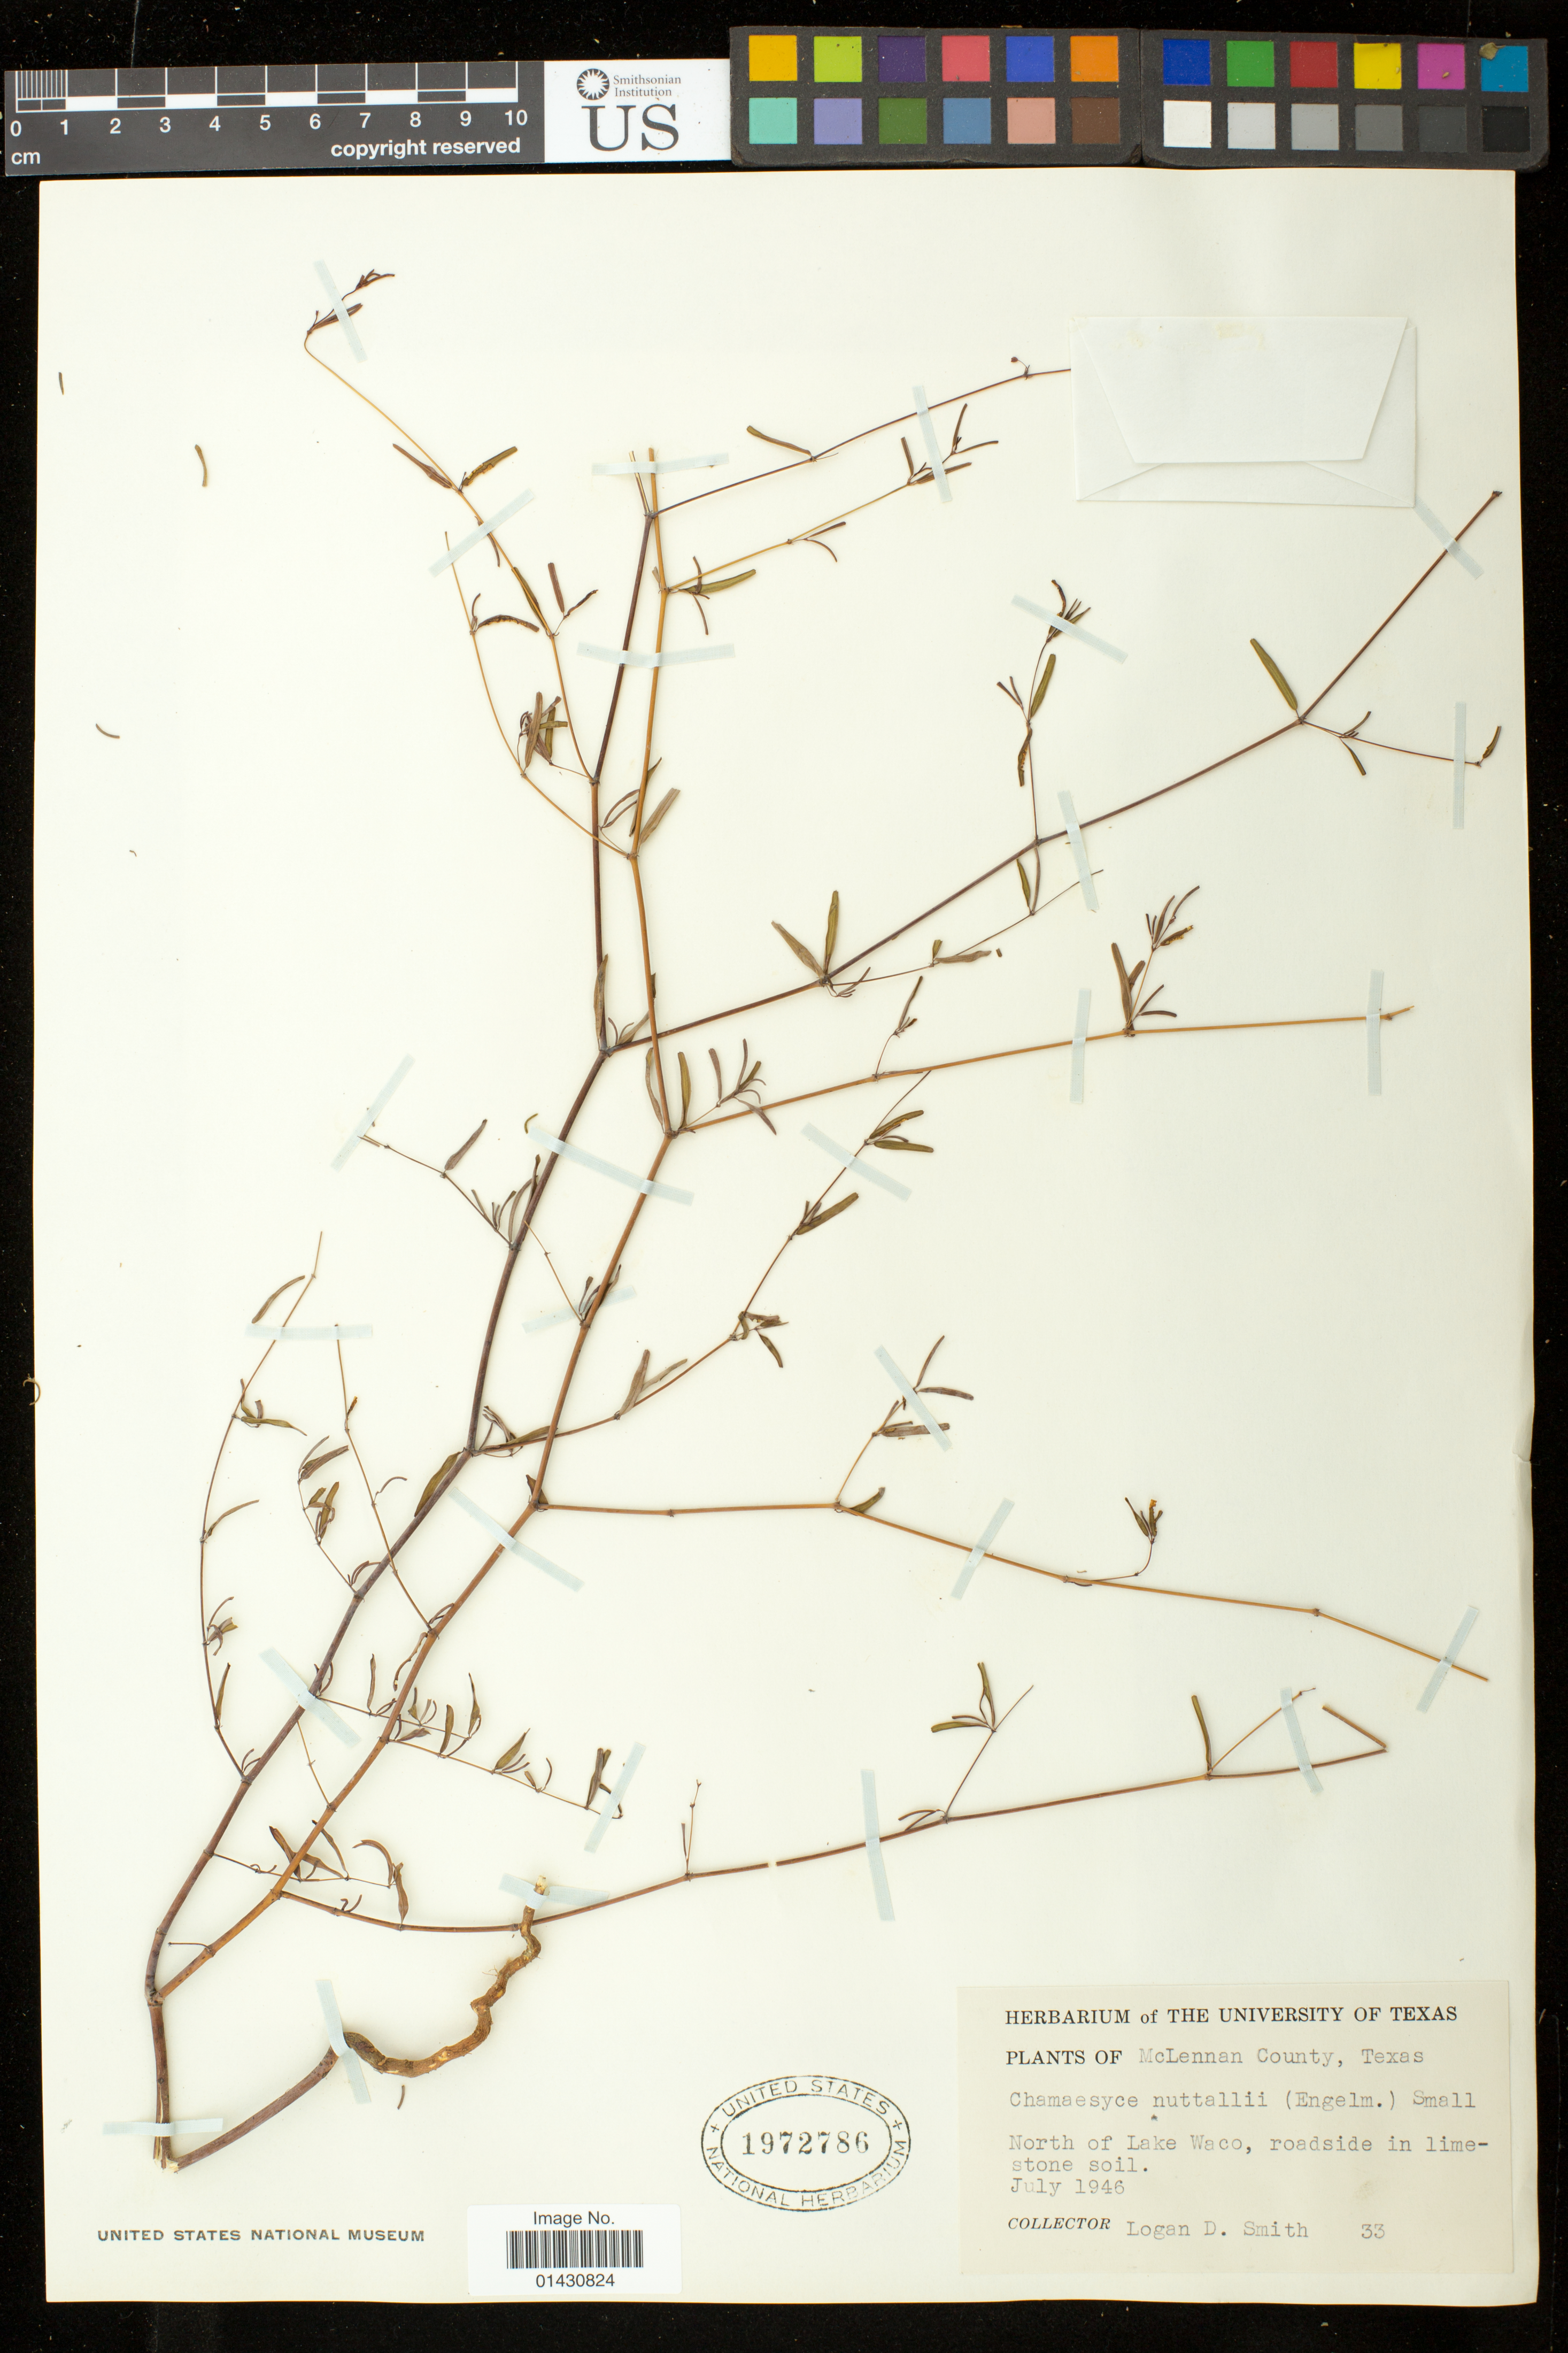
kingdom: Plantae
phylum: Tracheophyta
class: Magnoliopsida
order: Malpighiales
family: Euphorbiaceae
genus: Euphorbia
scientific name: Euphorbia missurica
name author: Raf.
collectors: L. Smith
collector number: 33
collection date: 1946-07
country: United States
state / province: Texas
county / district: McLennan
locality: North of Lake Waco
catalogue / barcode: US 1972786